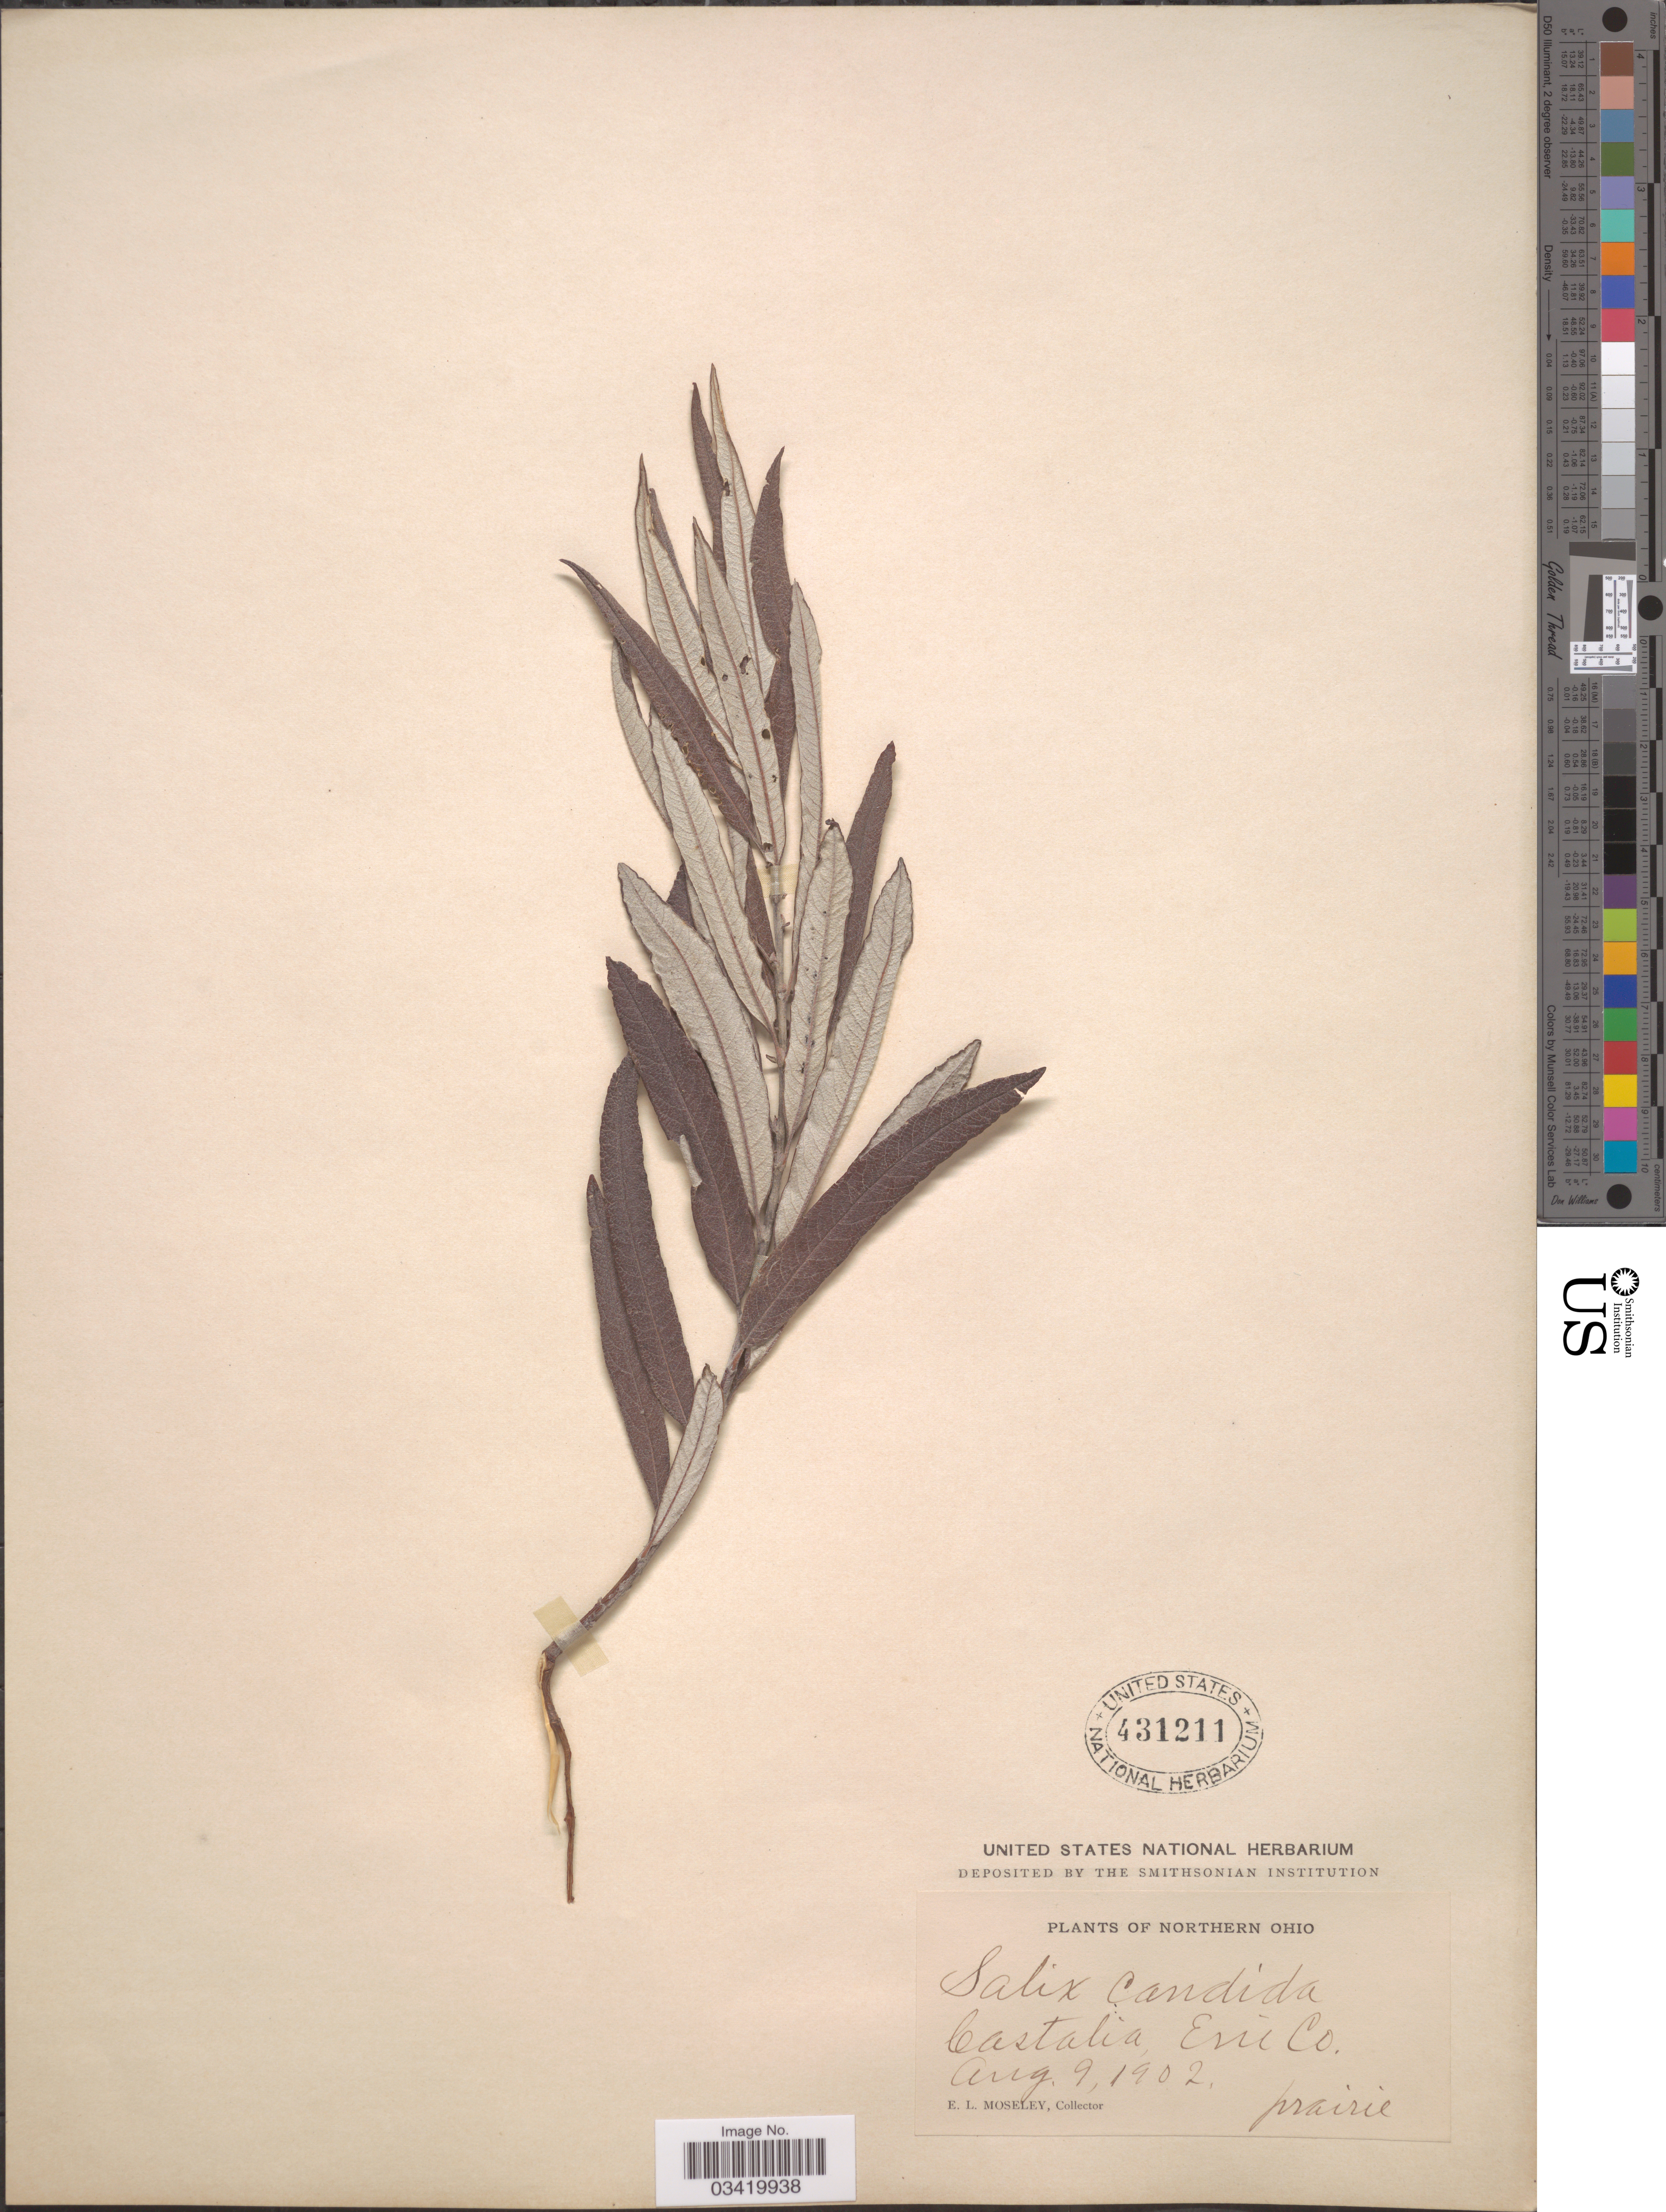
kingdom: Plantae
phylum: Tracheophyta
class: Magnoliopsida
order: Malpighiales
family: Salicaceae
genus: Salix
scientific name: Salix candida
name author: Flüggé ex Willd.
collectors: E. Moseley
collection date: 1902-08-09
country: United States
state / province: Ohio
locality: Northern Ohio. Castalia, Erie Co.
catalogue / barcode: US 431211